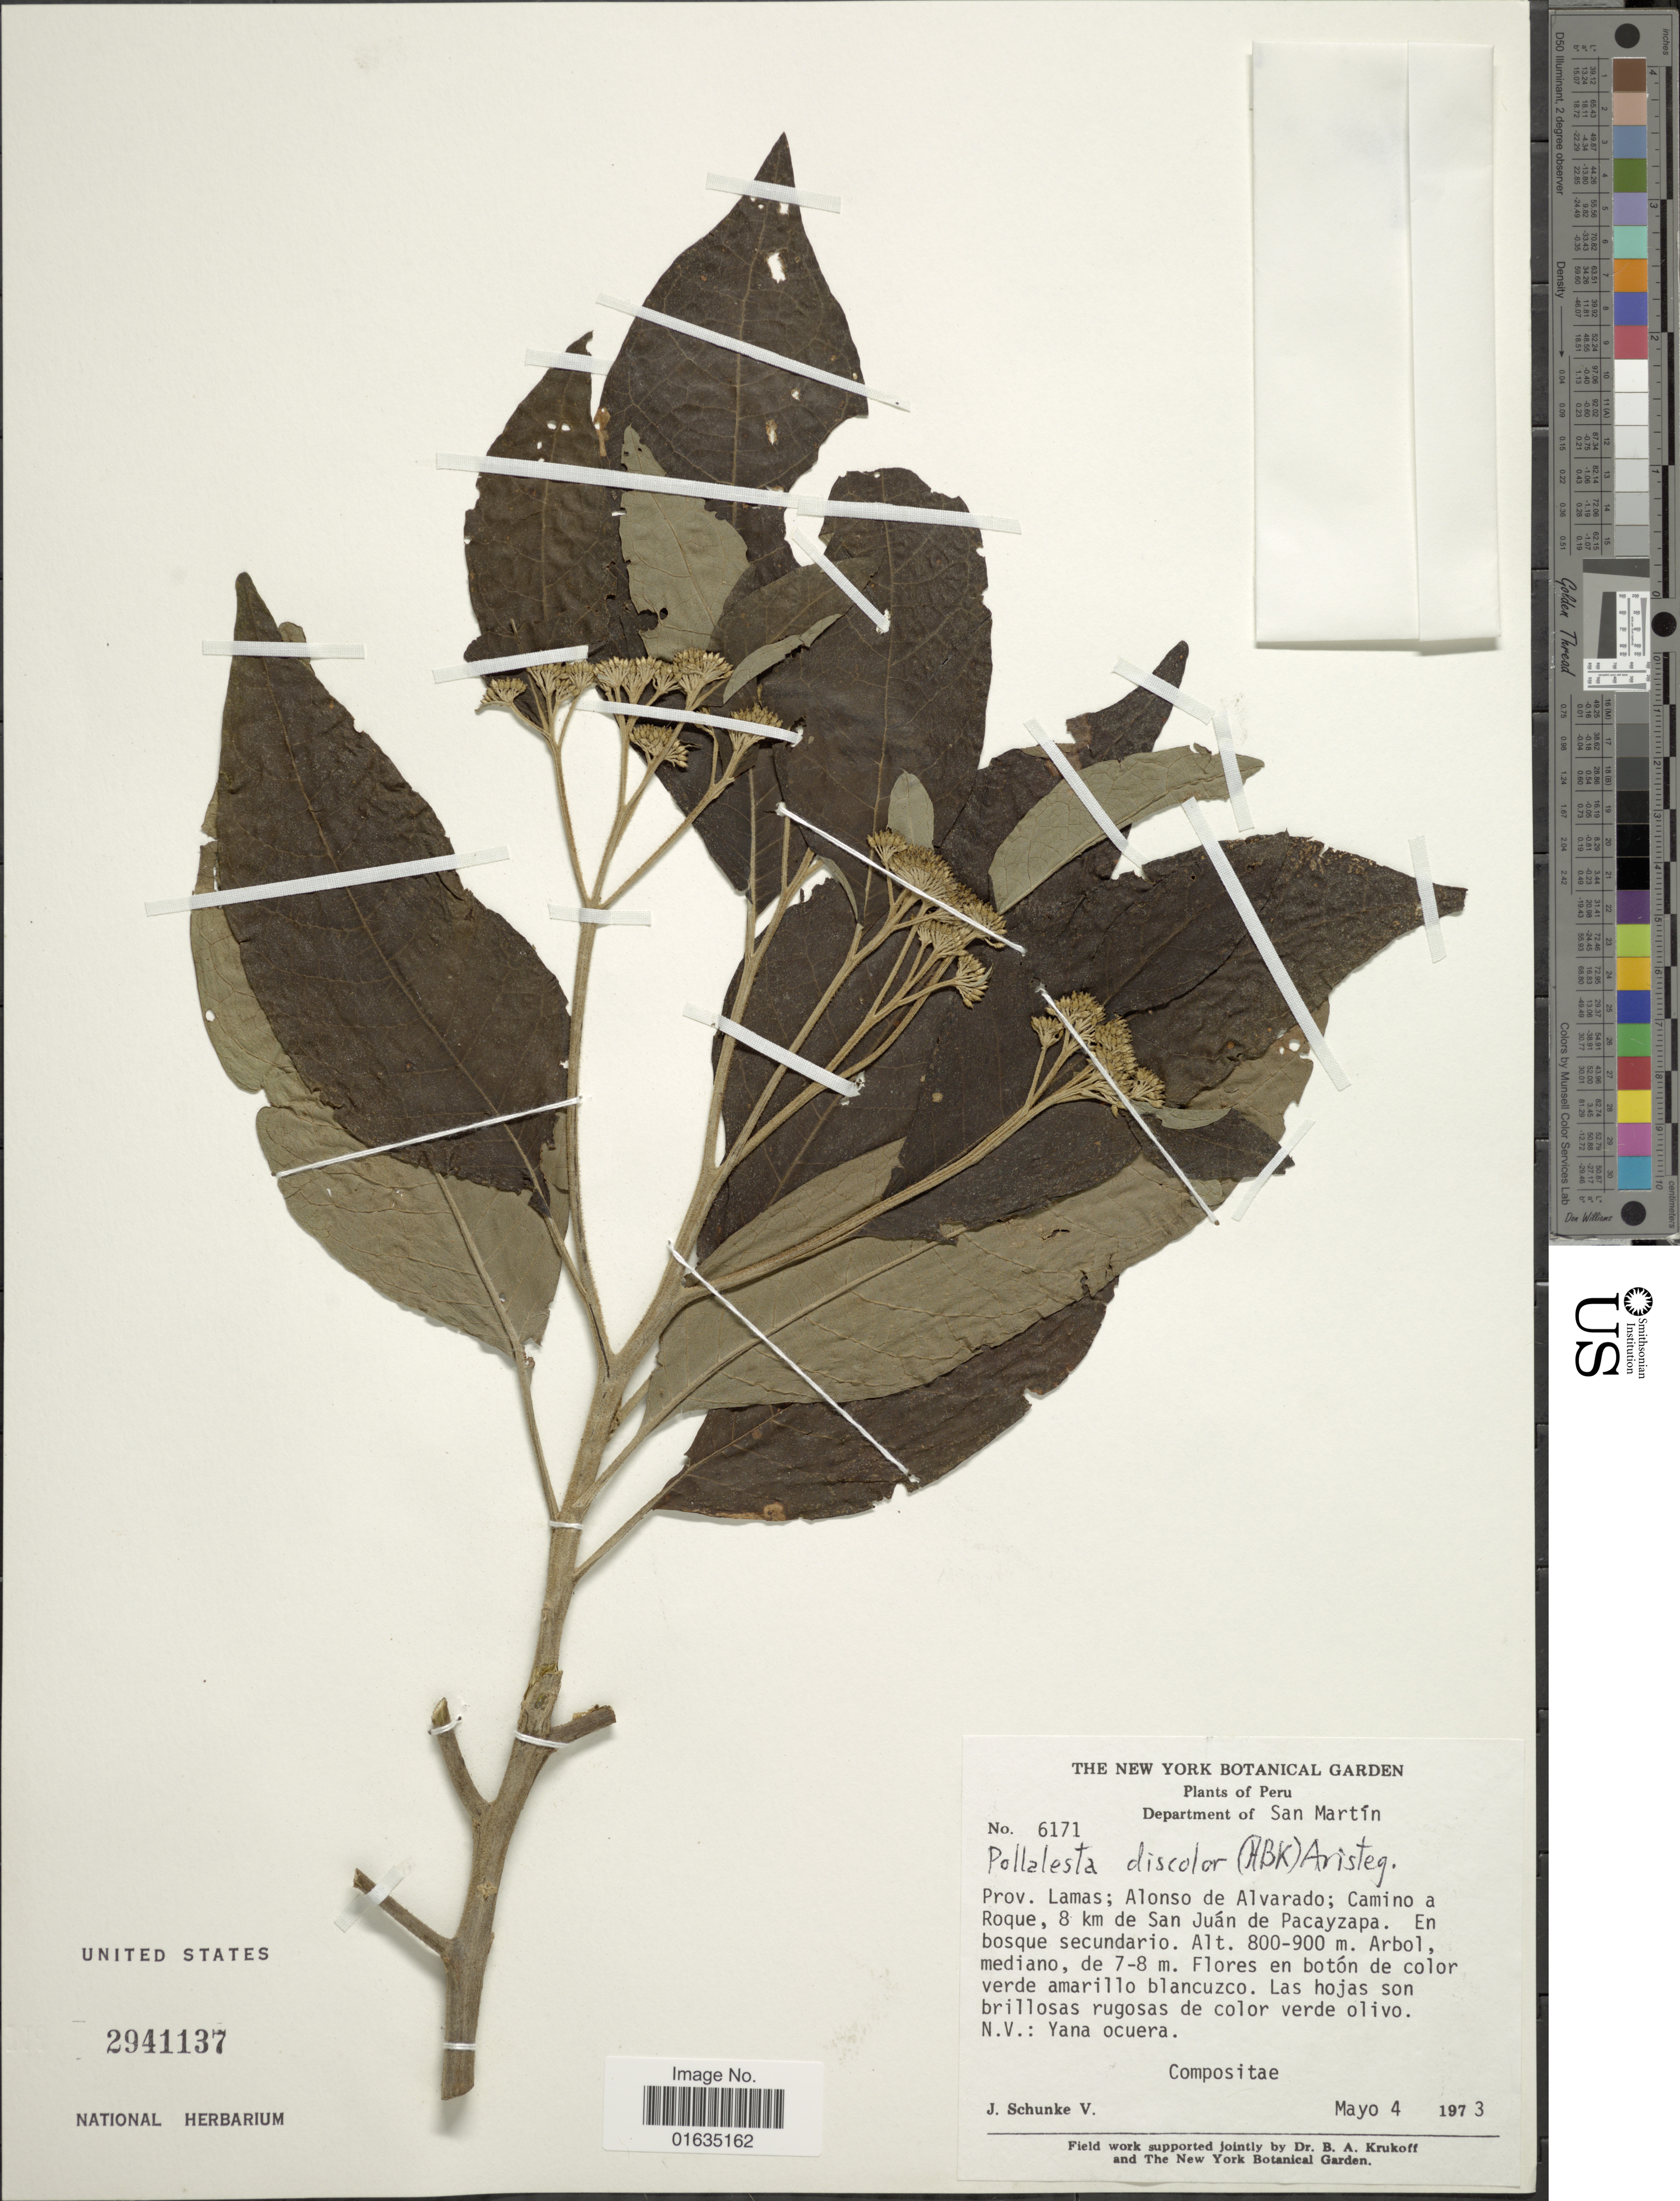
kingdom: Plantae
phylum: Tracheophyta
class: Magnoliopsida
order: Asterales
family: Asteraceae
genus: Pollalesta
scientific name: Pollalesta discolor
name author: (Kunth) Aristeg.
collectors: J. Schunke Vigo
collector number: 6171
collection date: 1973-05-04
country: Peru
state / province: San Martín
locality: Department of San Martin, Prov. Lamas, Alonso de Alvaredo, camino a Roque, 8 km de San Juan de Pacayzapa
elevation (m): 800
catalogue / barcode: US 2941137